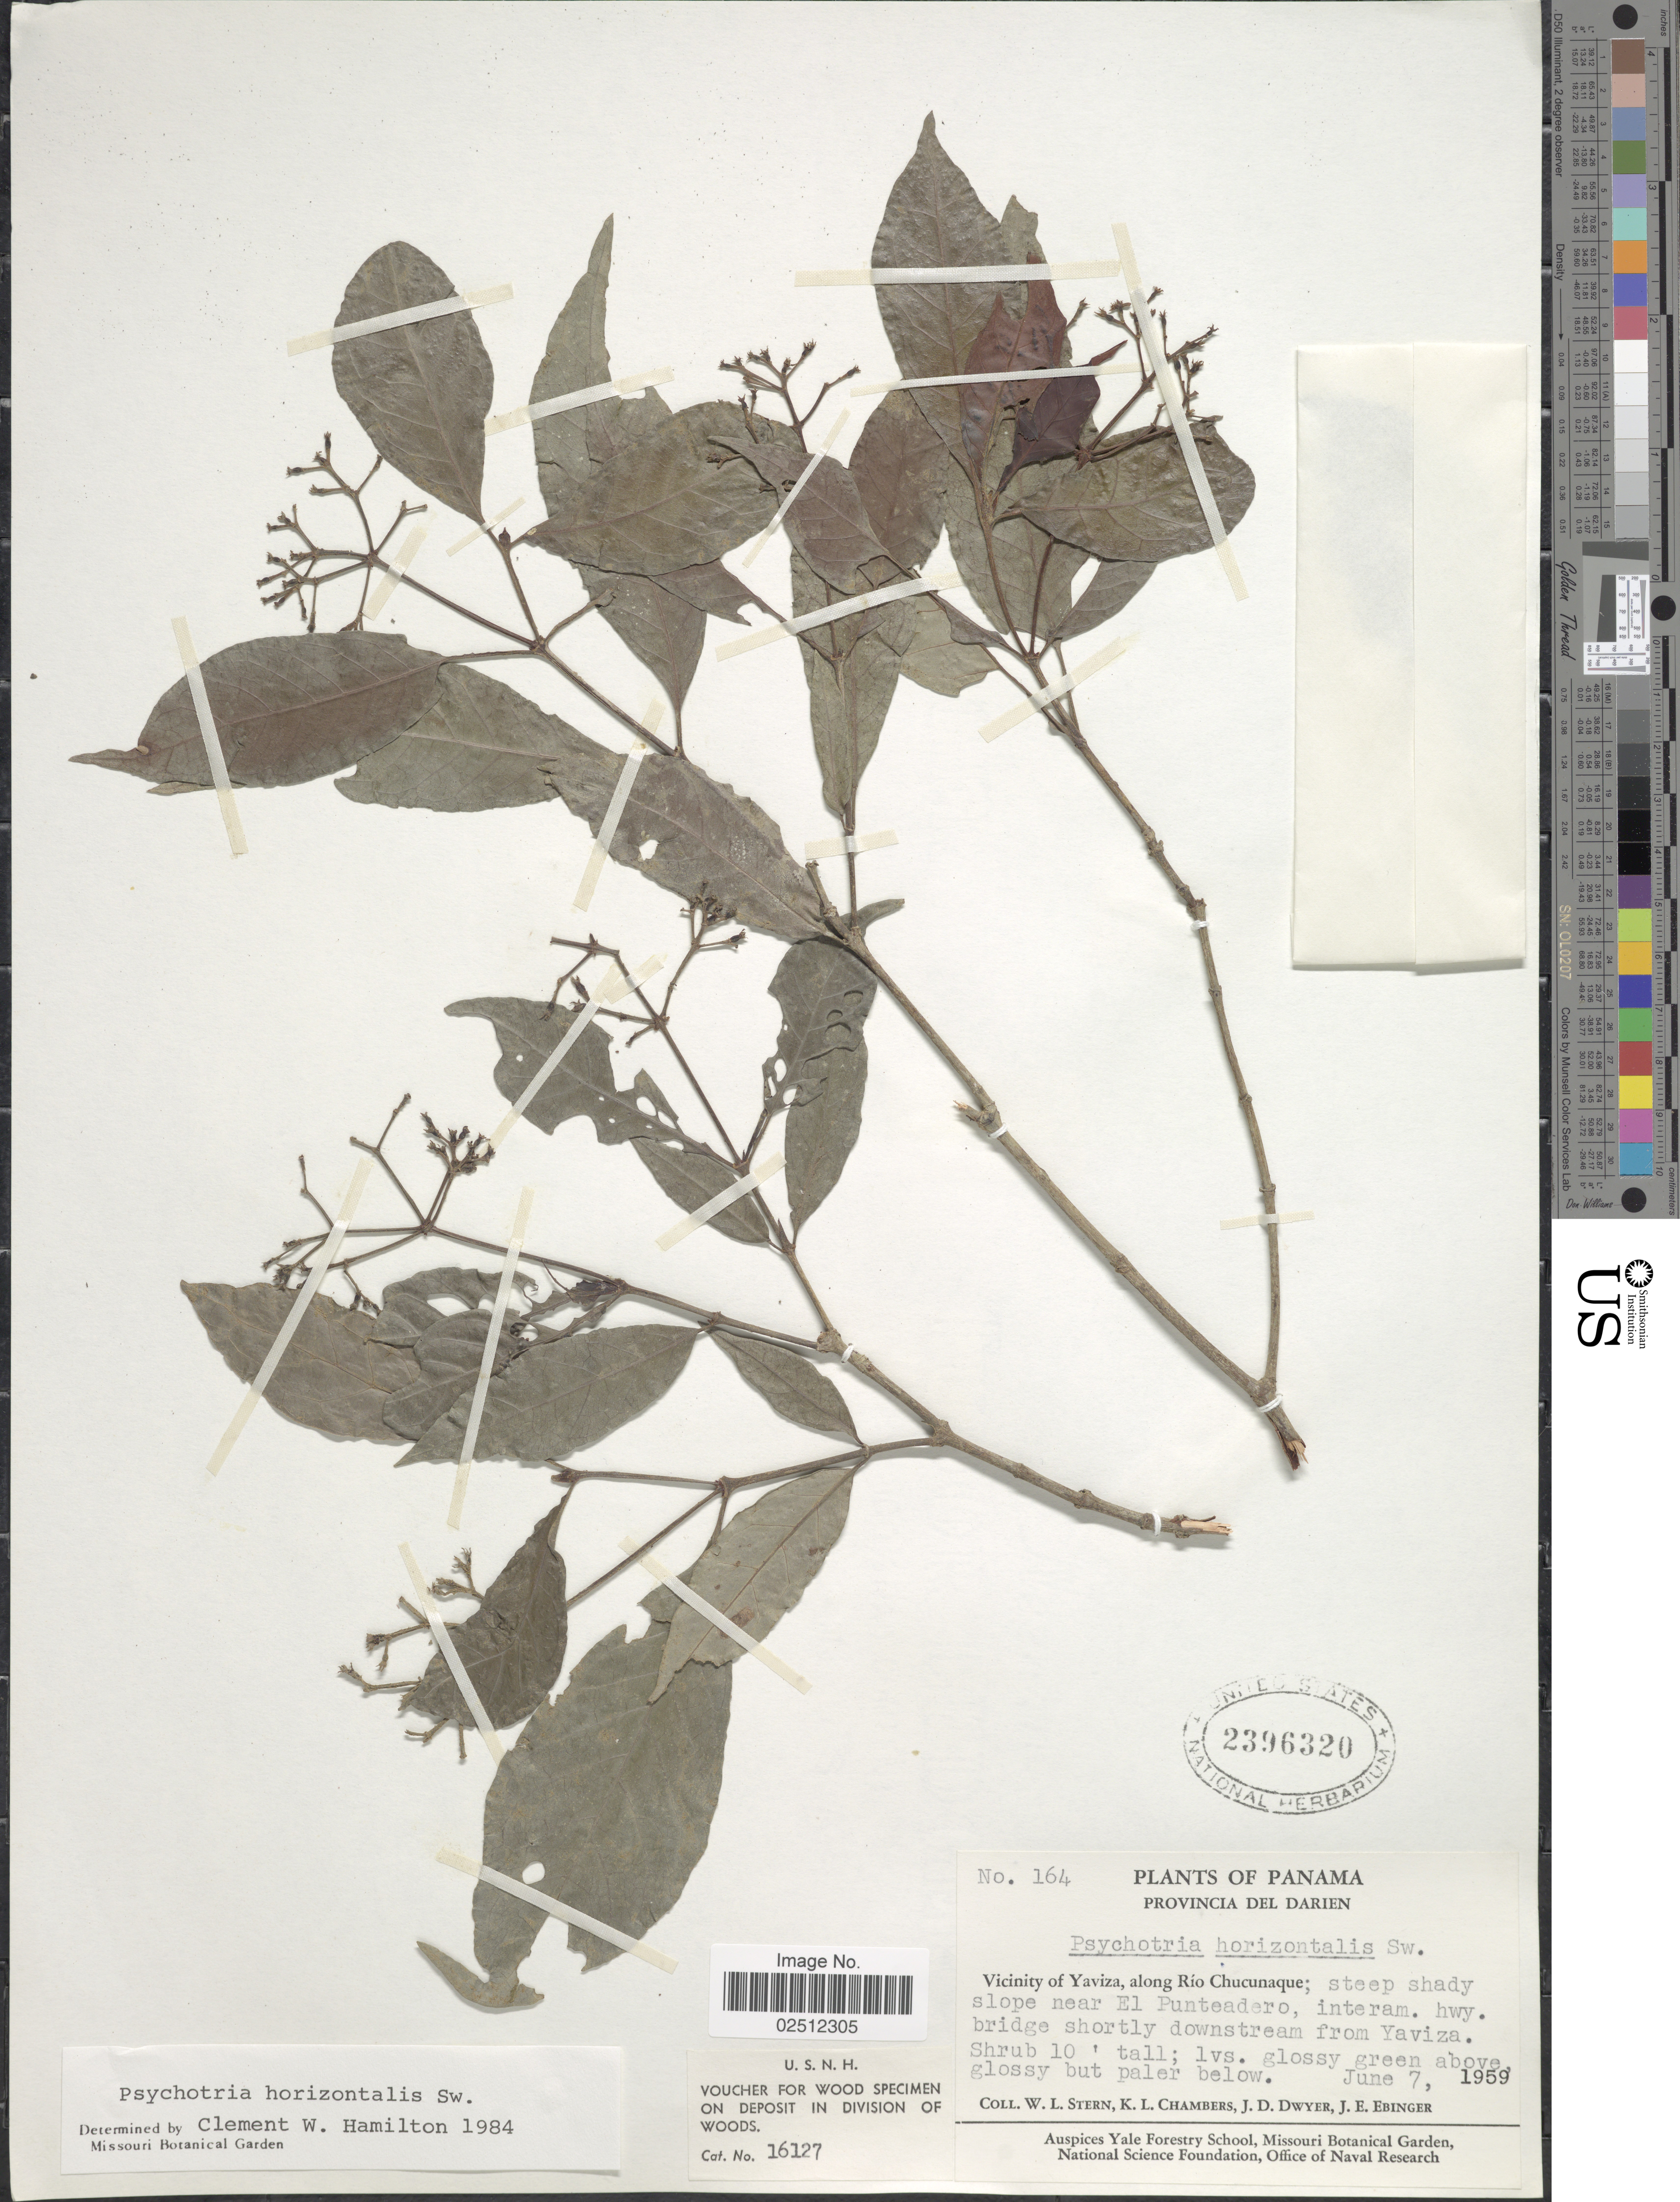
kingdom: Plantae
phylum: Tracheophyta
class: Magnoliopsida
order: Gentianales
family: Rubiaceae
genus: Psychotria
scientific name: Psychotria horizontalis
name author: Sw.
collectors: W. L. Stern, K. Chambers, J. D. Dwyer & J. Ebinger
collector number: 164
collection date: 1959-06-07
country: Panama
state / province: Darién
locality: Vicinity of Yaviza, along Río Chucunaque; steep shady slope near El Punteadero, interam hwy. bridge shortly downstream from Yaviza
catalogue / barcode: US 2396320